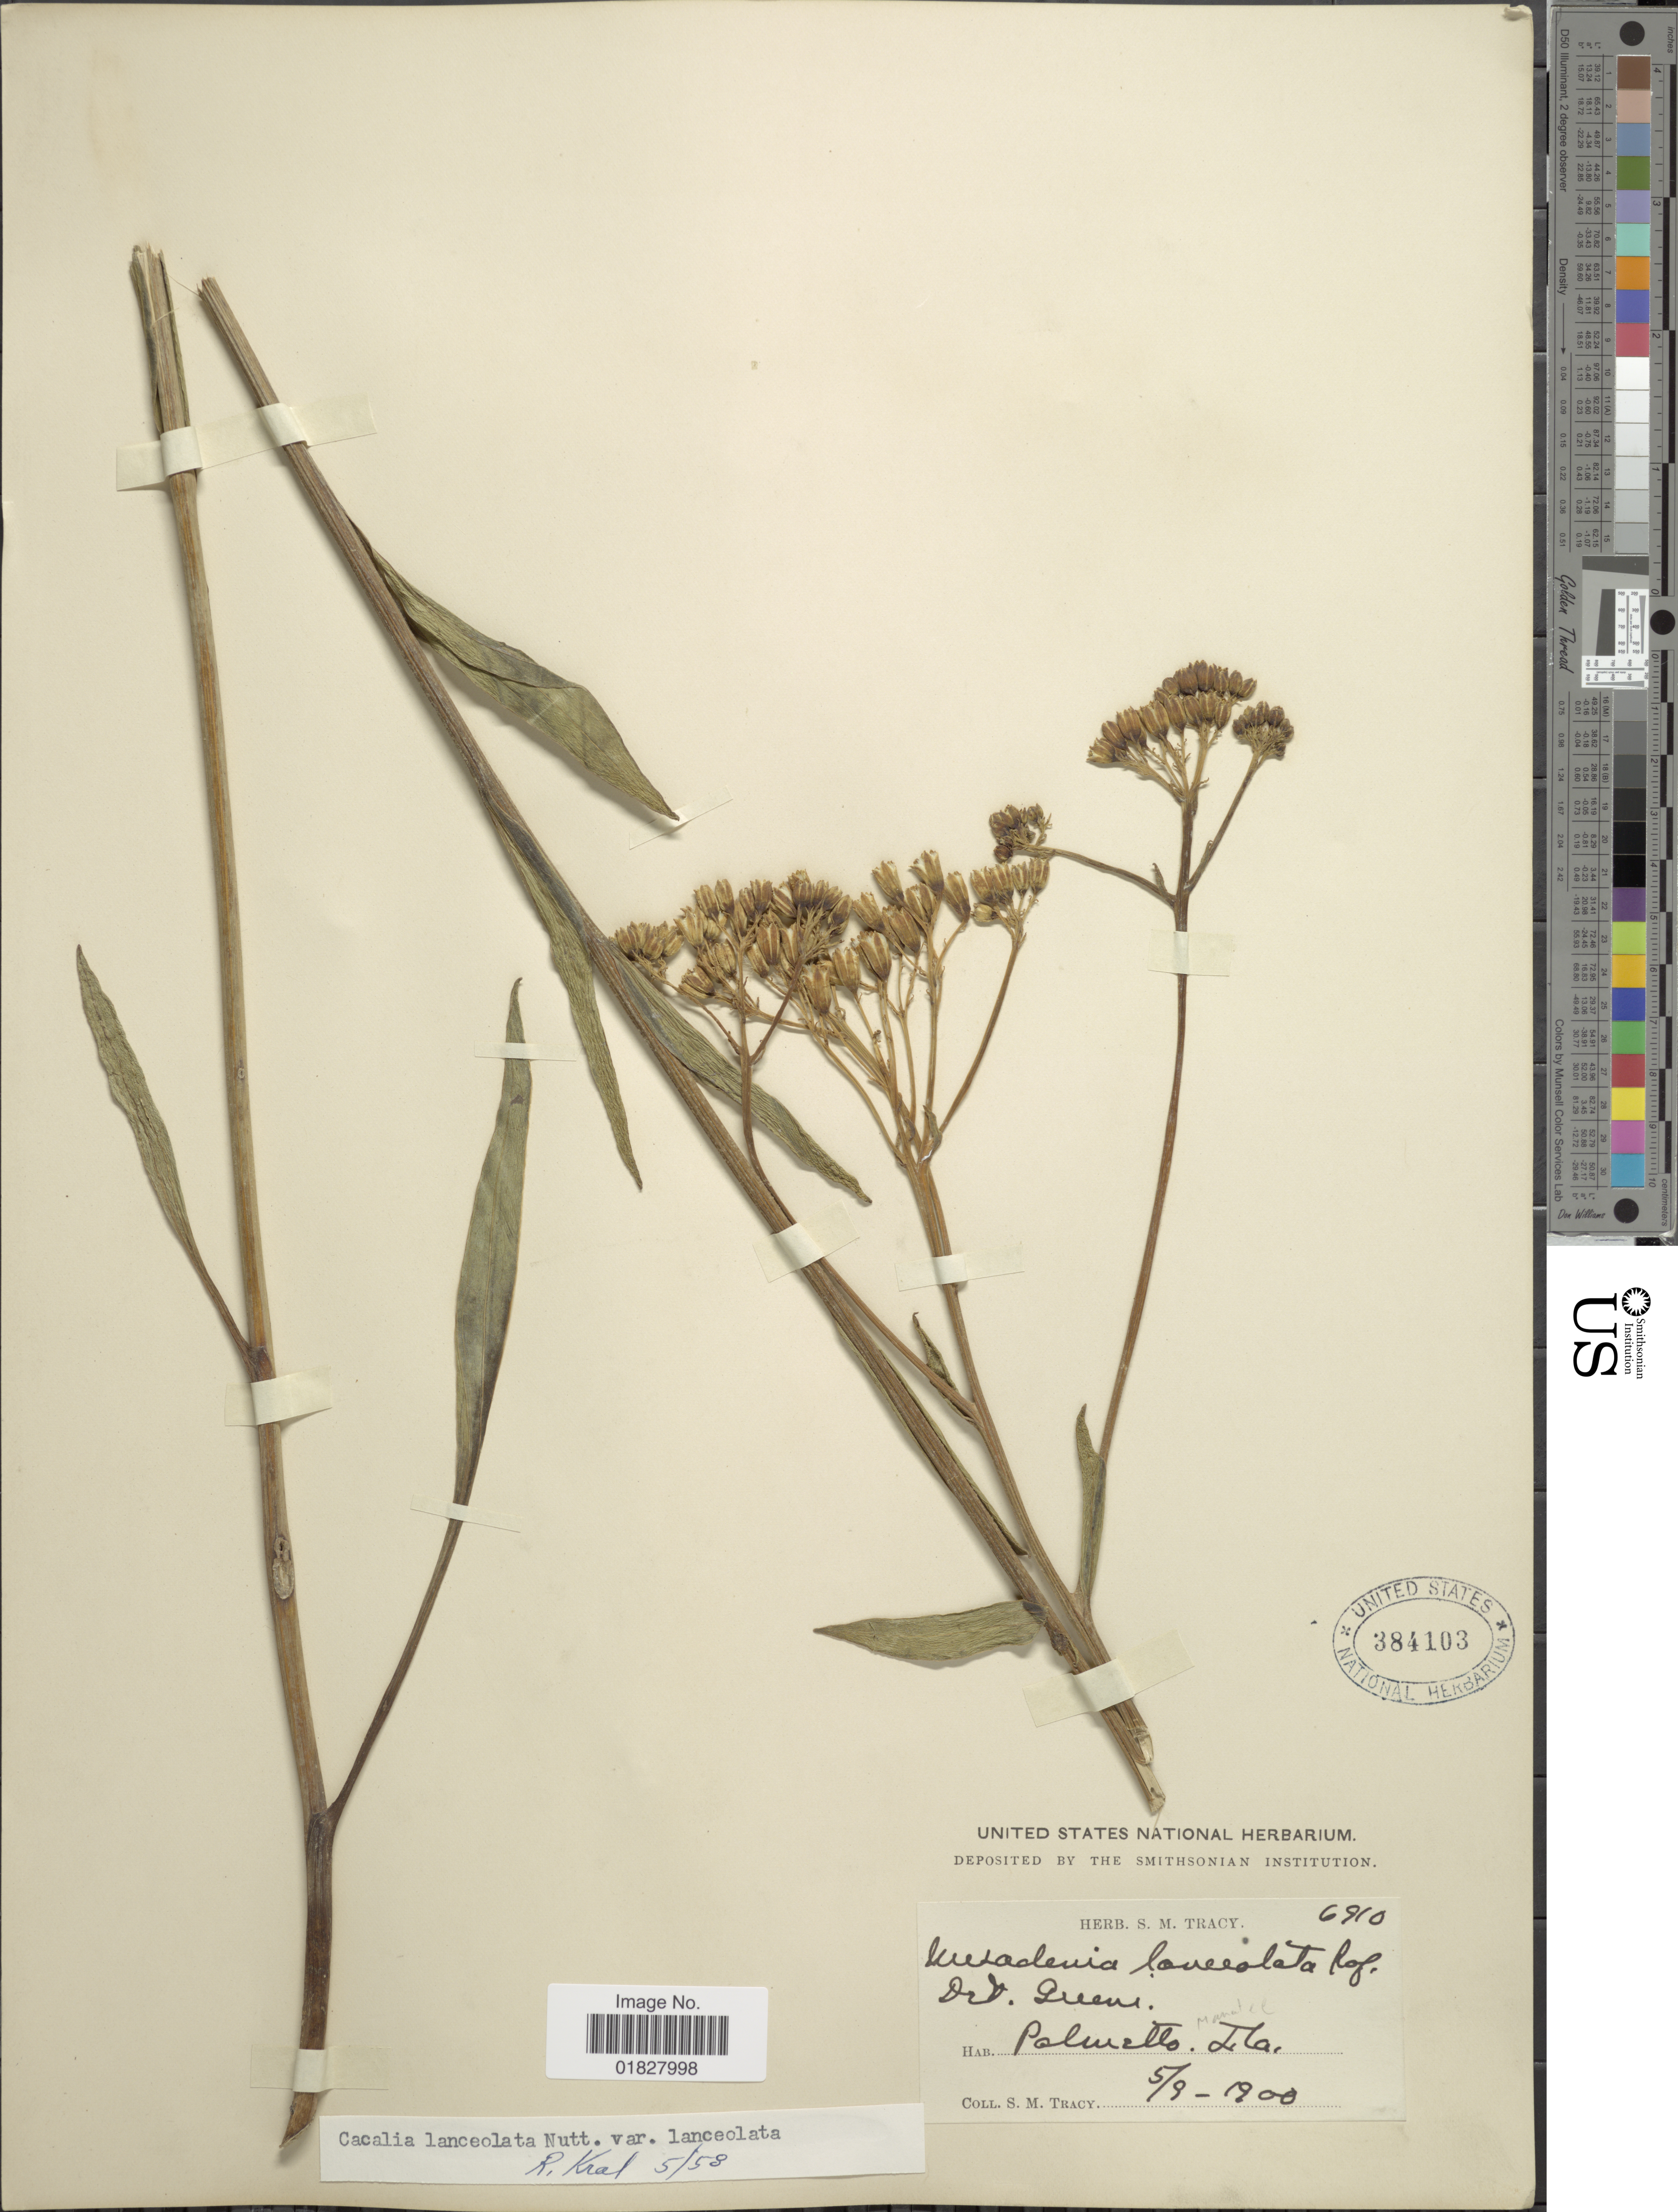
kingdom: Plantae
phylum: Tracheophyta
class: Magnoliopsida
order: Asterales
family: Asteraceae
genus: Arnoglossum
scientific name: Arnoglossum ovatum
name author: (Walter) H. Rob.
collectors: S. M. Tracy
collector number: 6910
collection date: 1900-05-09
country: United States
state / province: Florida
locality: Palmello, Fla.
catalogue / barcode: US 384103